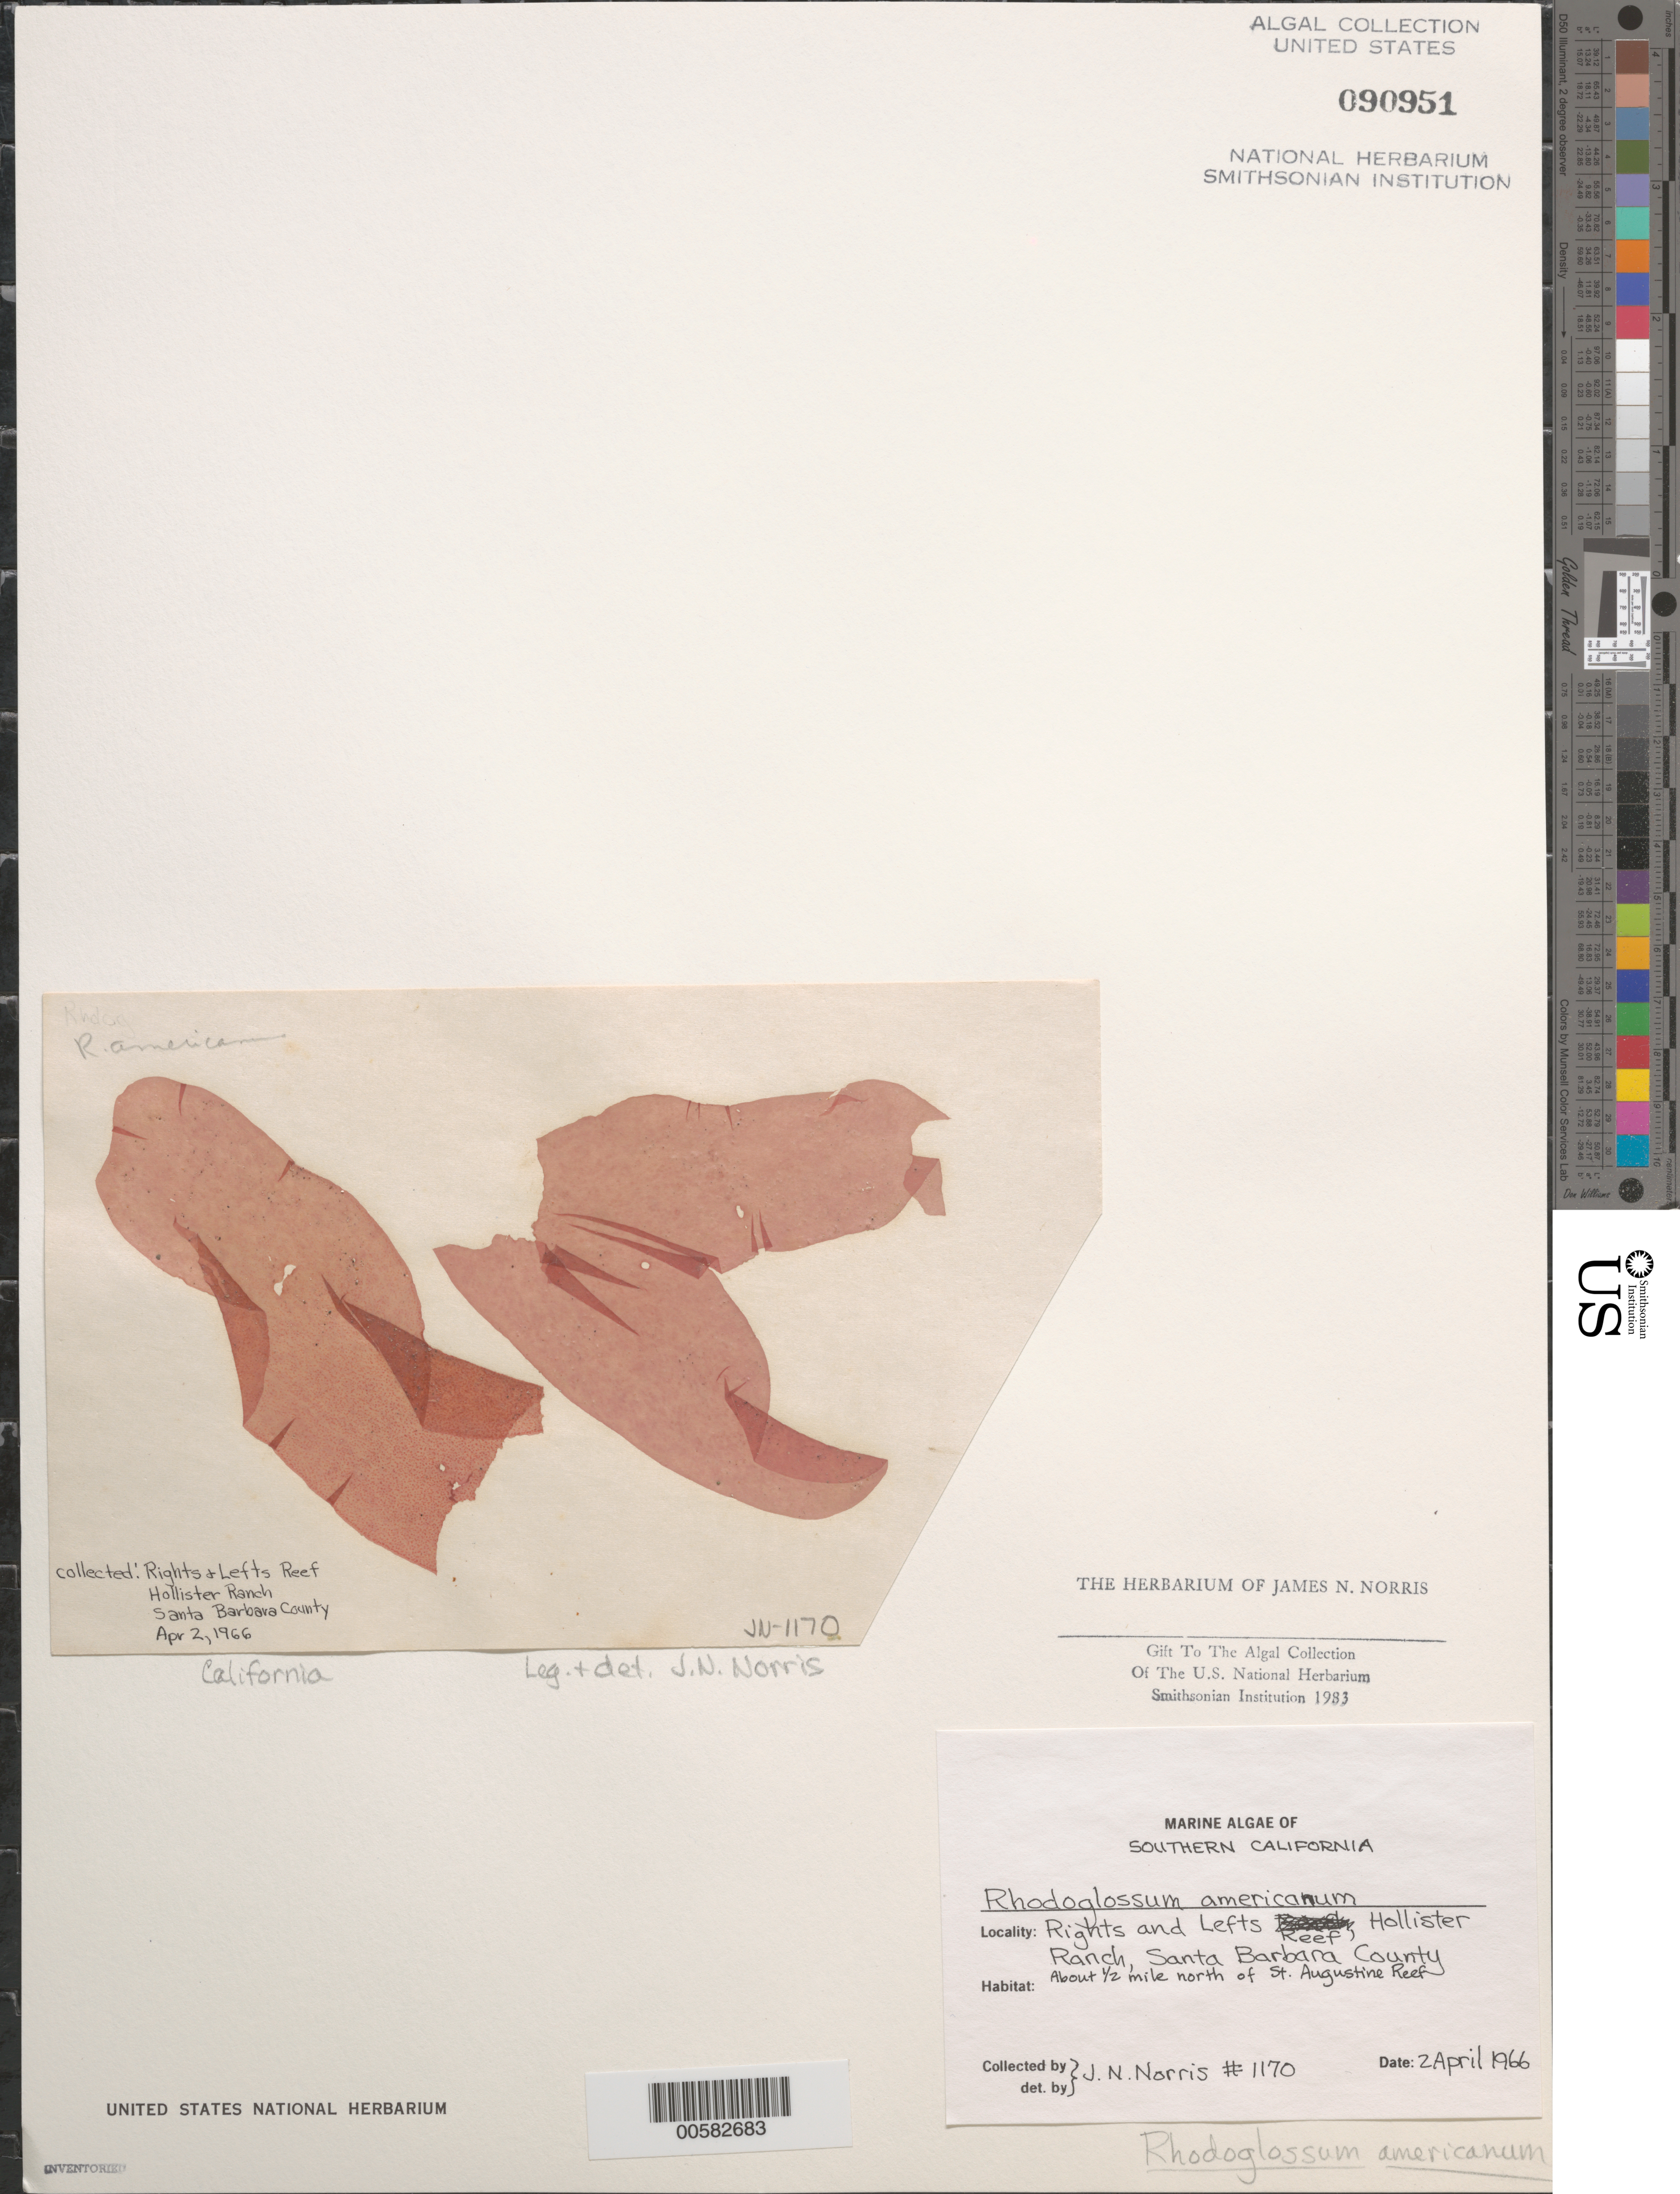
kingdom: Plantae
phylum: Rhodophyta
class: Florideophyceae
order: Gigartinales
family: Gigartinaceae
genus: Mazzaella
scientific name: Mazzaella californica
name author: (J. Agardh) G. De Toni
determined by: Algae name updating Project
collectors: J. N. Norris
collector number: JN-1170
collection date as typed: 02 Apr 1966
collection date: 1966-04-02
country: United States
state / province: California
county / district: Santa Barbara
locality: Rights and Lefts Beach, Hollister Ranch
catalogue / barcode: US 90951